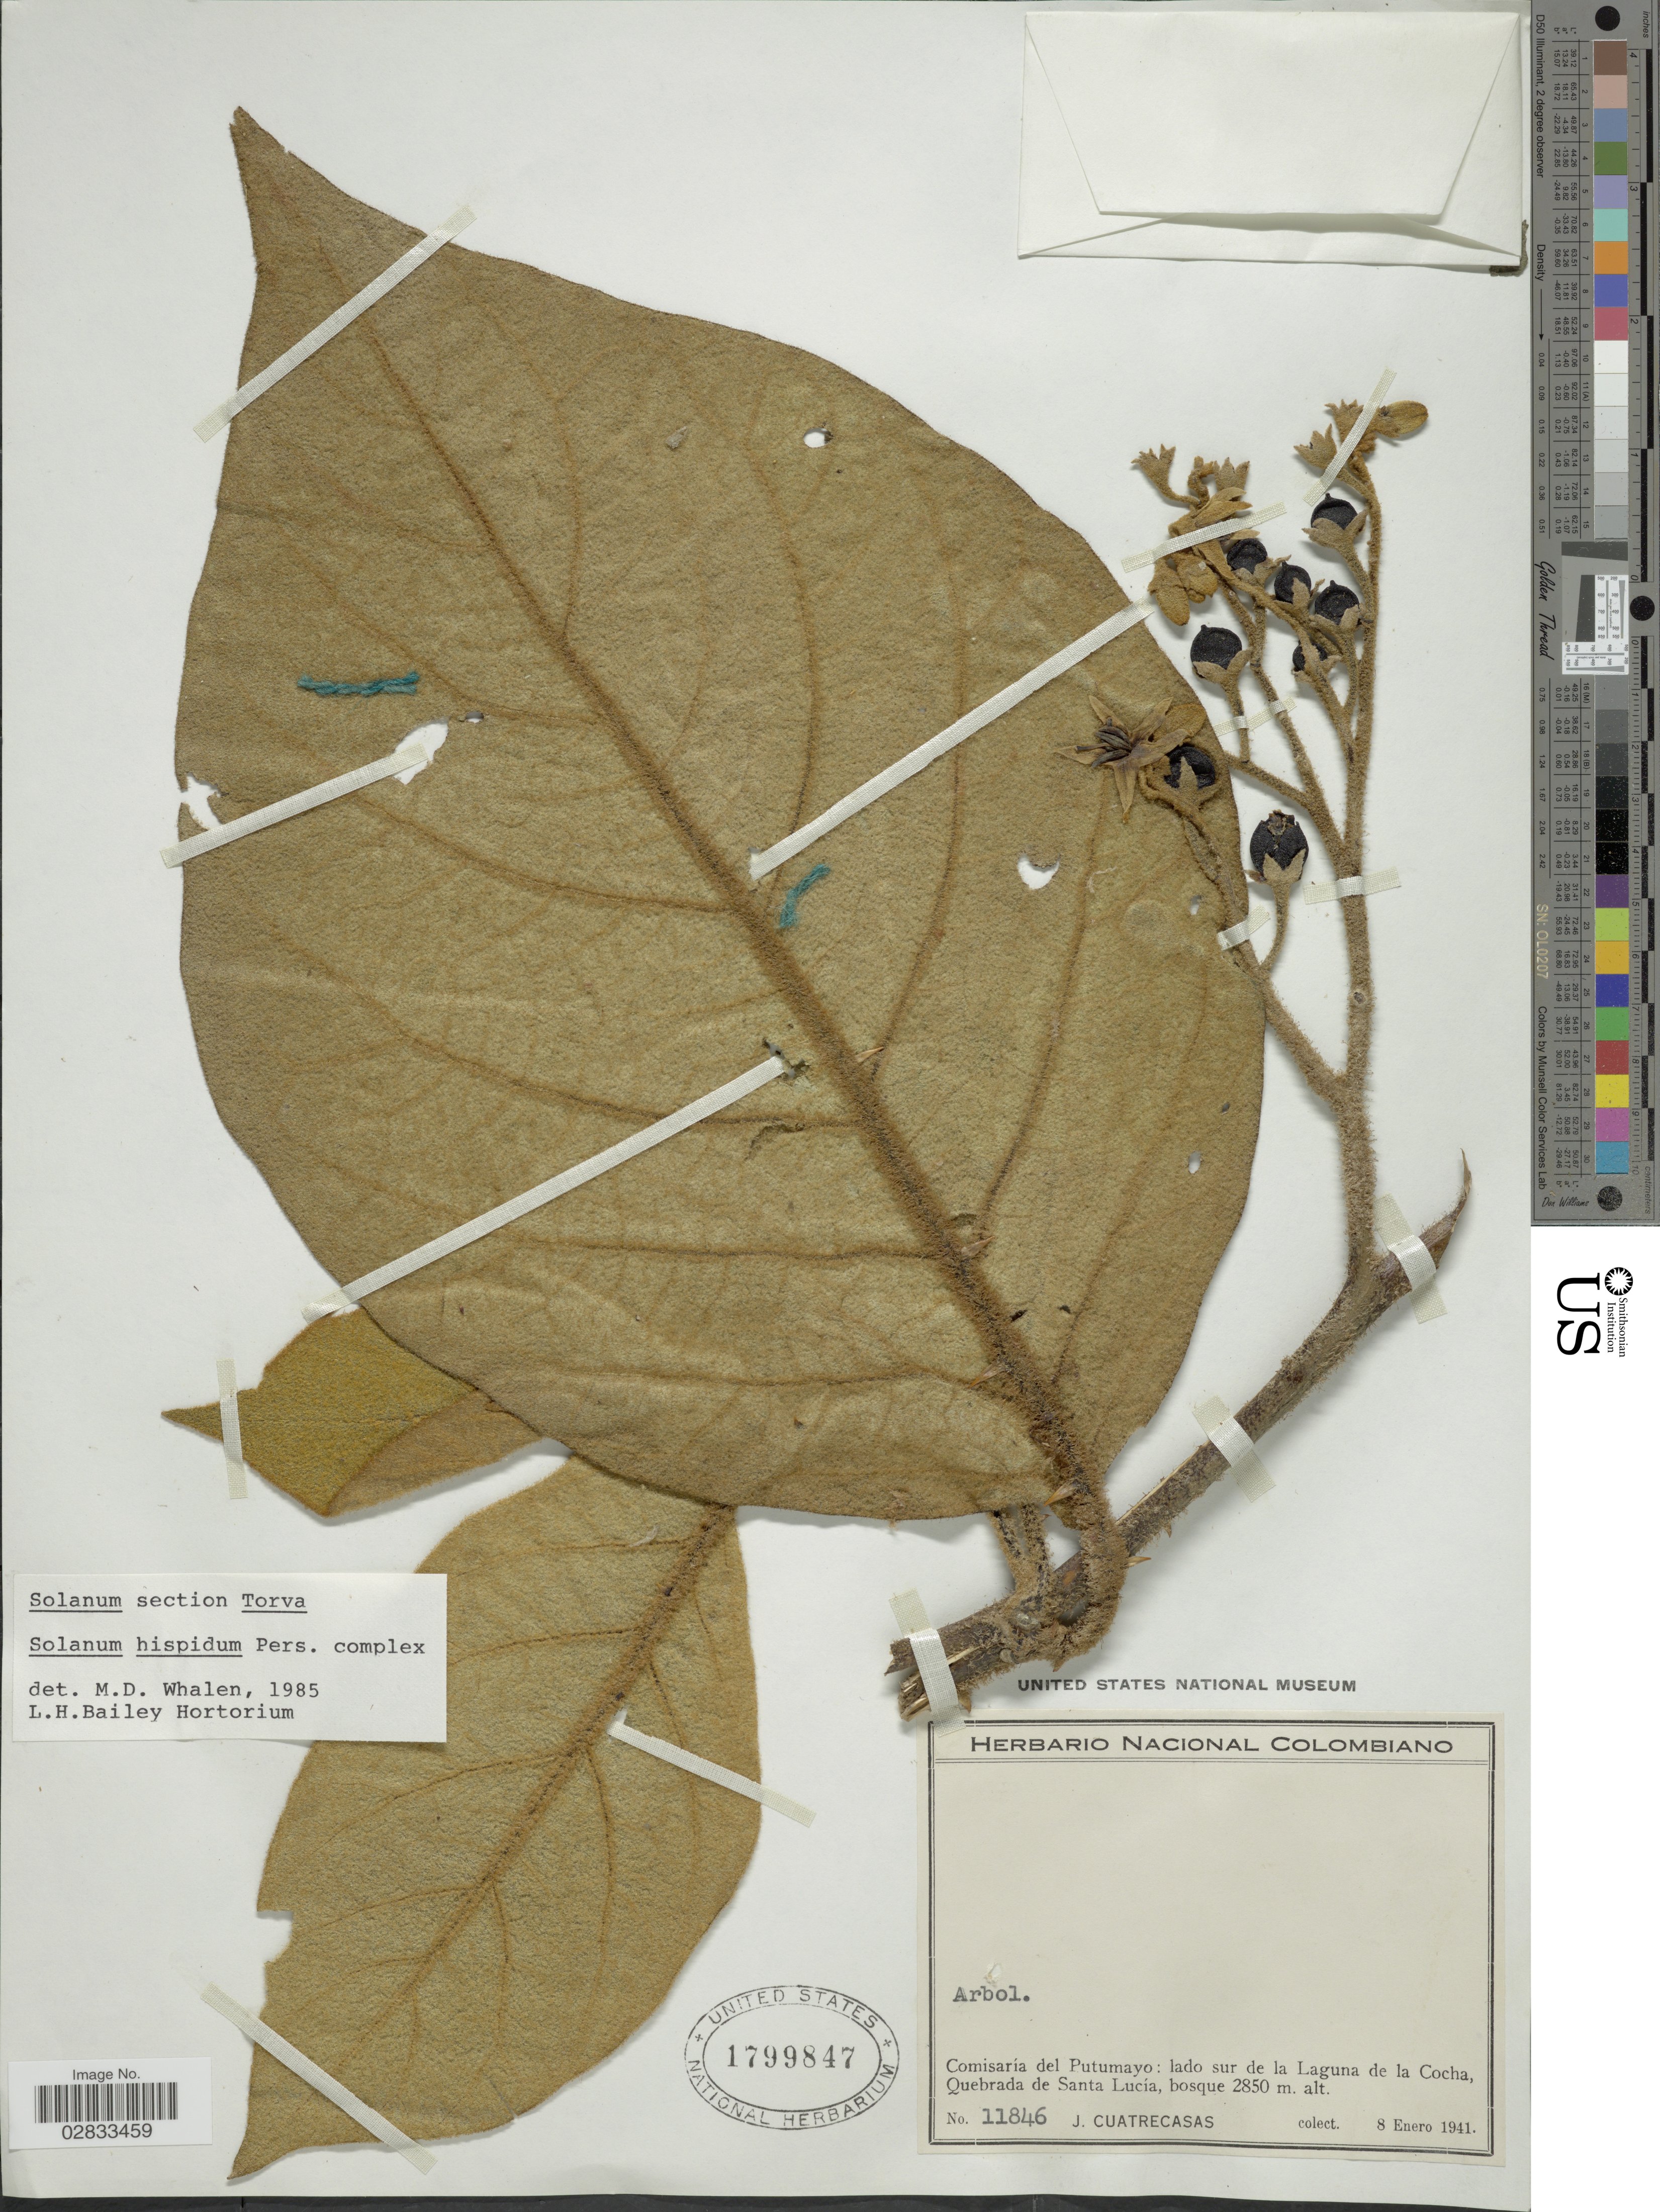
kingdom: Plantae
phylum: Tracheophyta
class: Magnoliopsida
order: Solanales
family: Solanaceae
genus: Solanum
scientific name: Solanum hispidum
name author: Pers.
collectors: J. Cuatrecasas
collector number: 11846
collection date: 1941-01-08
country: Colombia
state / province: Putumayo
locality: Comisaría del Putumayo: lado sur de la Laguna de la Cocha, Quebrada de Santa Lucia.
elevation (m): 2850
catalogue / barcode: US 1799847